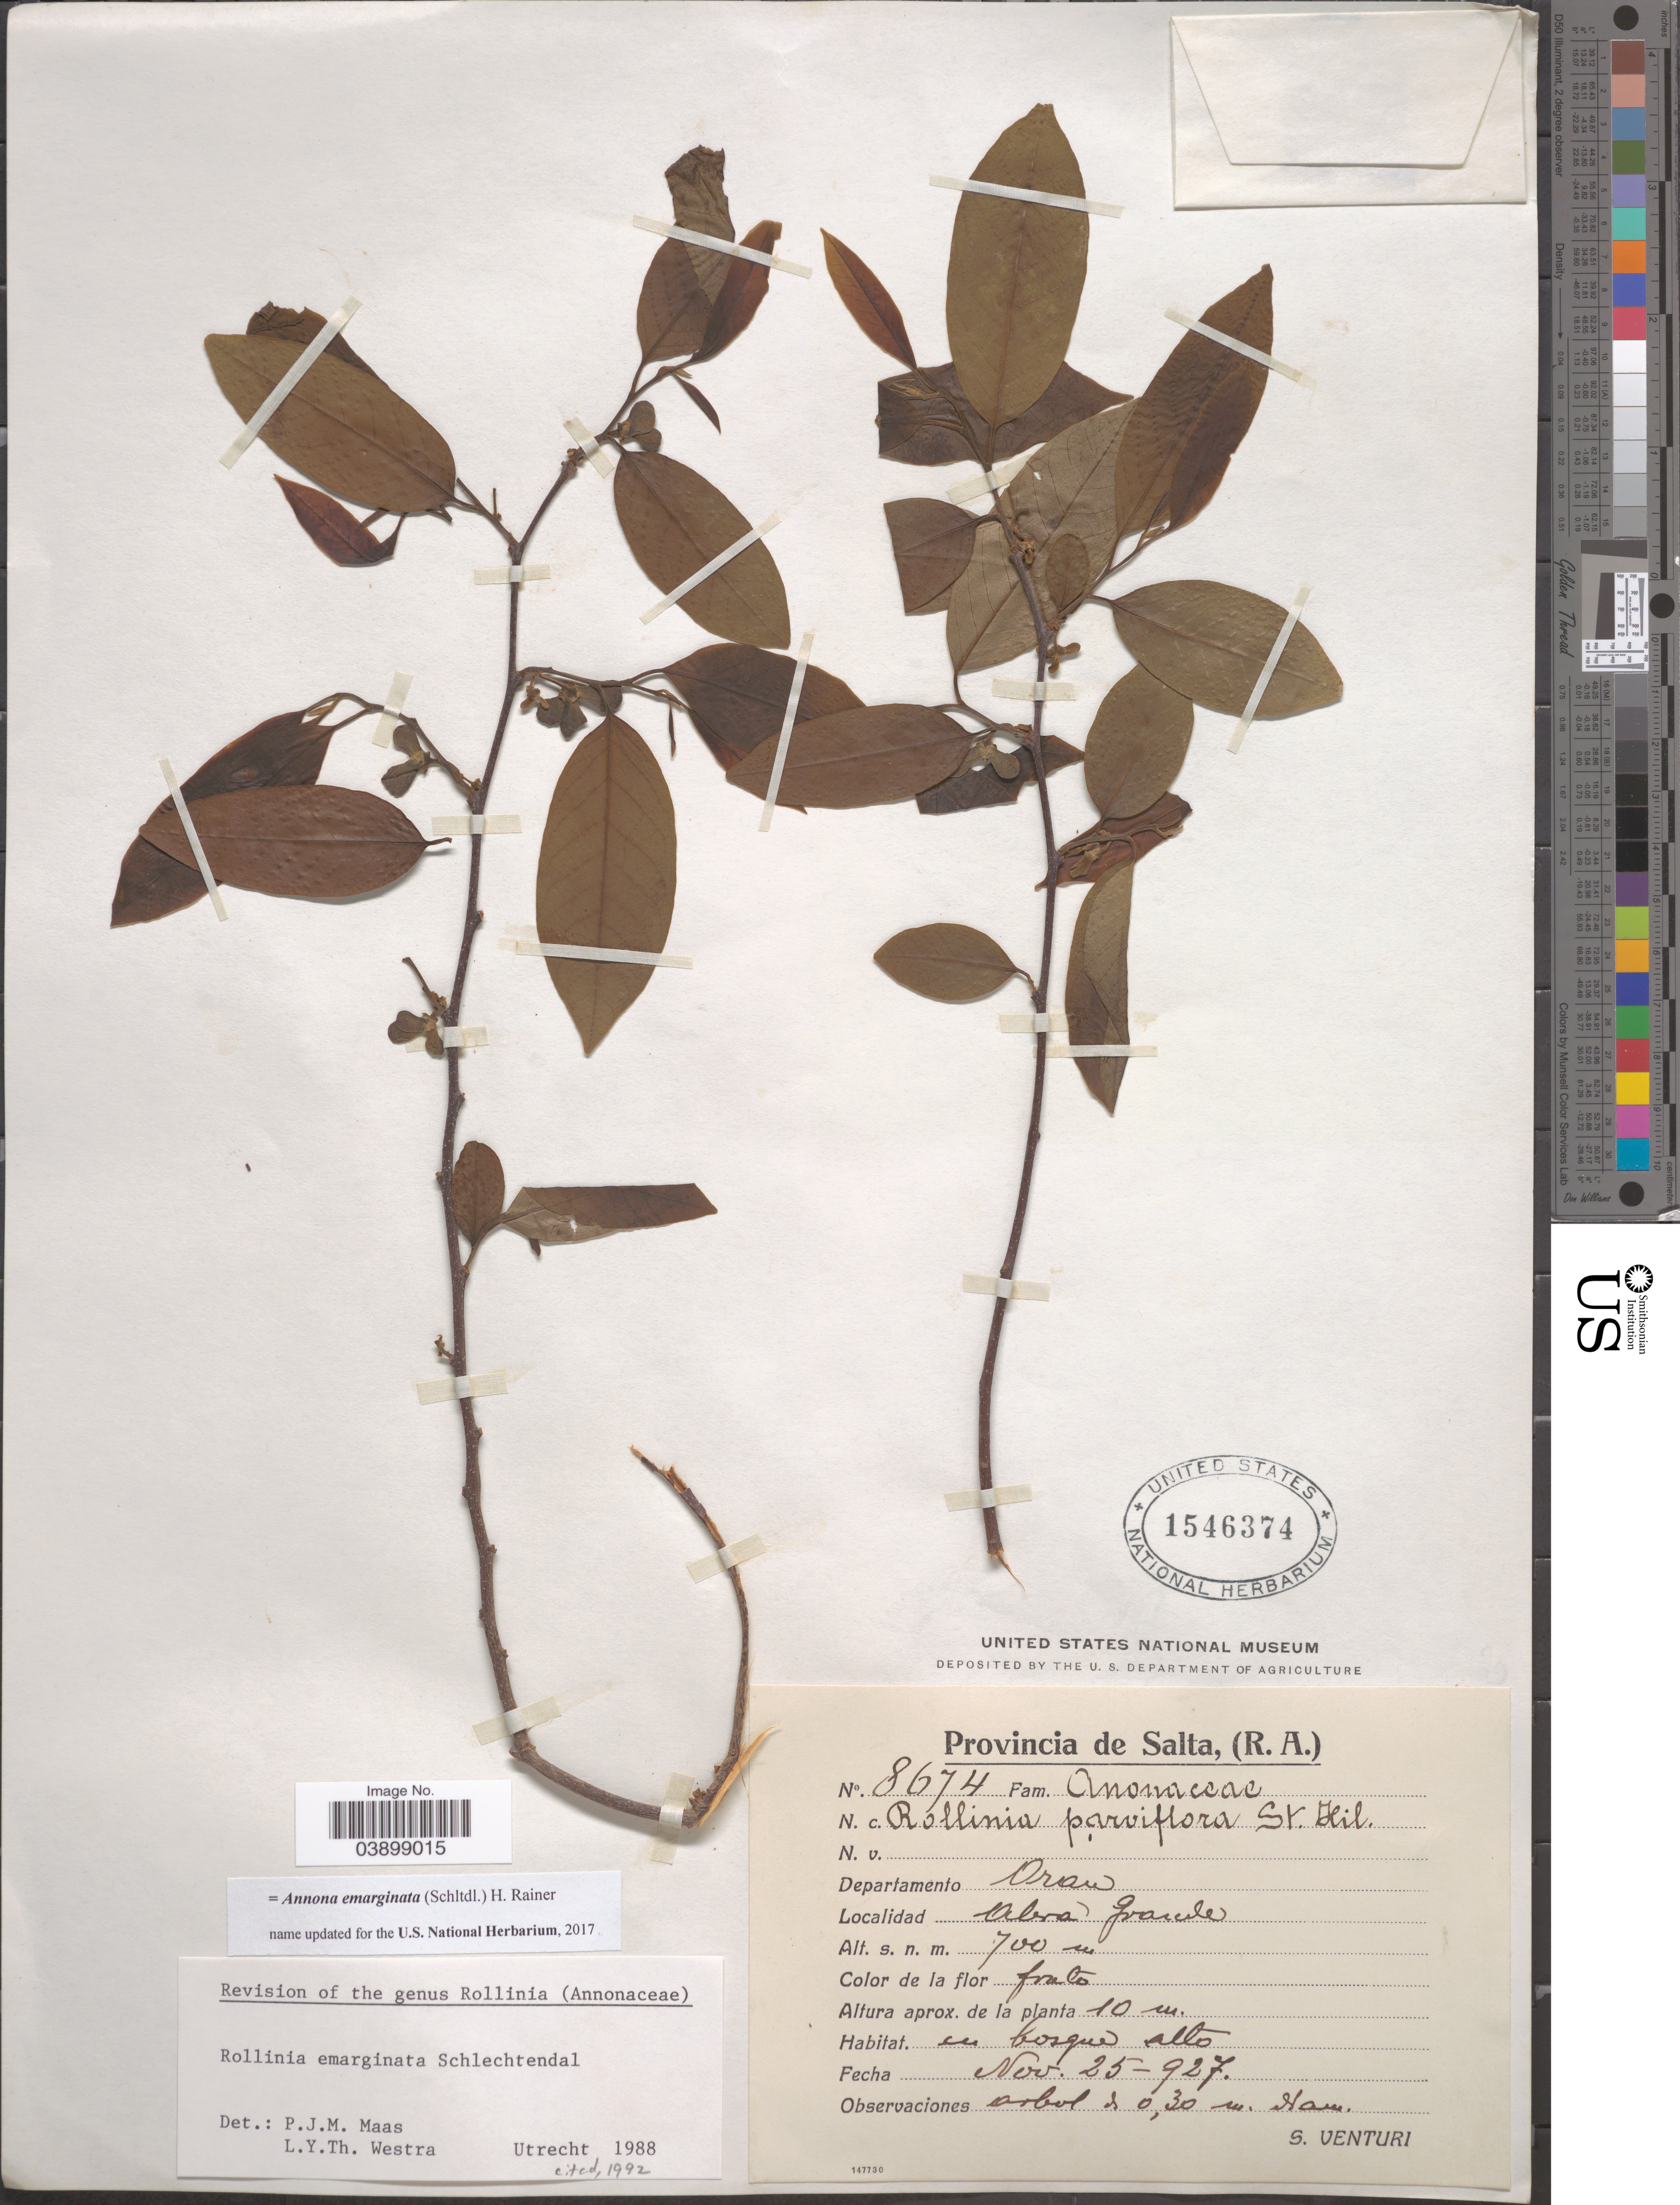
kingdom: Plantae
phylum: Tracheophyta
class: Magnoliopsida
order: Magnoliales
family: Annonaceae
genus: Annona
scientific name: Annona emarginata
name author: (Schltdl.) H. Rainer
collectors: S. Venturi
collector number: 8674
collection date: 1927-11-25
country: Argentina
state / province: Salta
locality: Departamento Oron. Abra Grande.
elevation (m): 700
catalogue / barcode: US 1546374